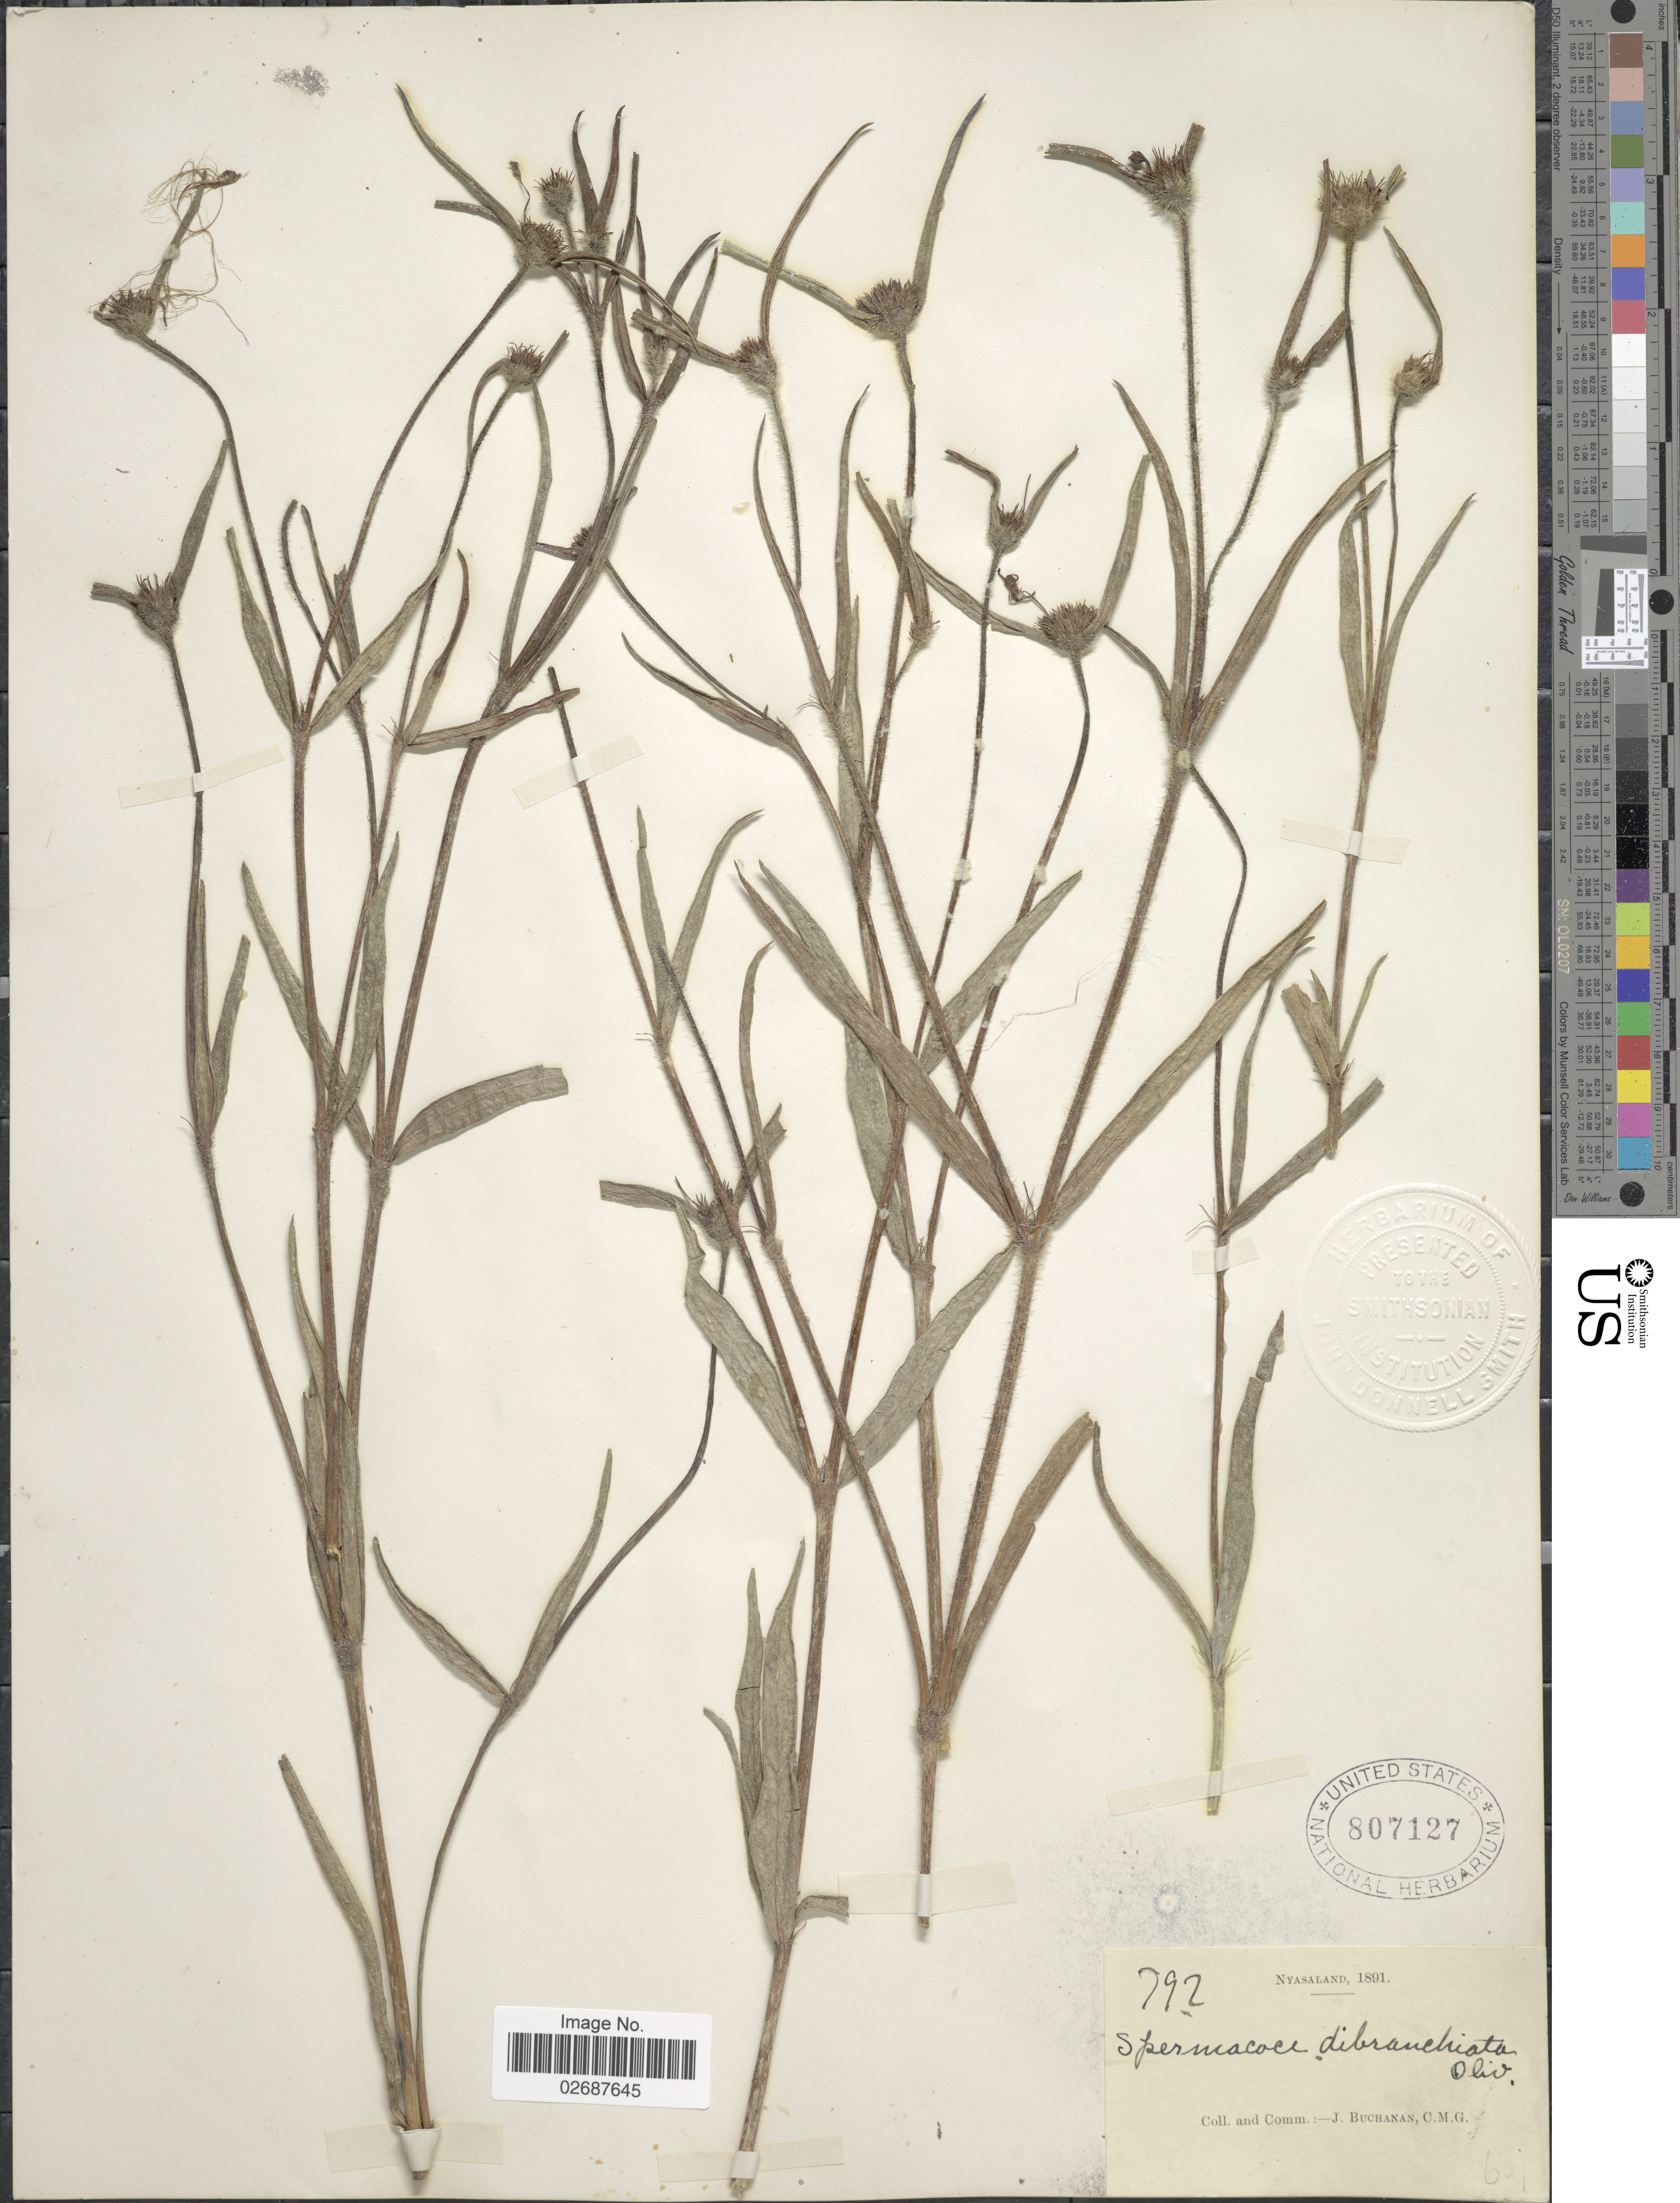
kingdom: Plantae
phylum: Tracheophyta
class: Magnoliopsida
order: Gentianales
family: Rubiaceae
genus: Borreria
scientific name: Borreria dibrachiata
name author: (Oliv.) K. Schum.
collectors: J. Buchanan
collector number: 792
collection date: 1891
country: Malawi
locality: Nyasaland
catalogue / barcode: US 807127